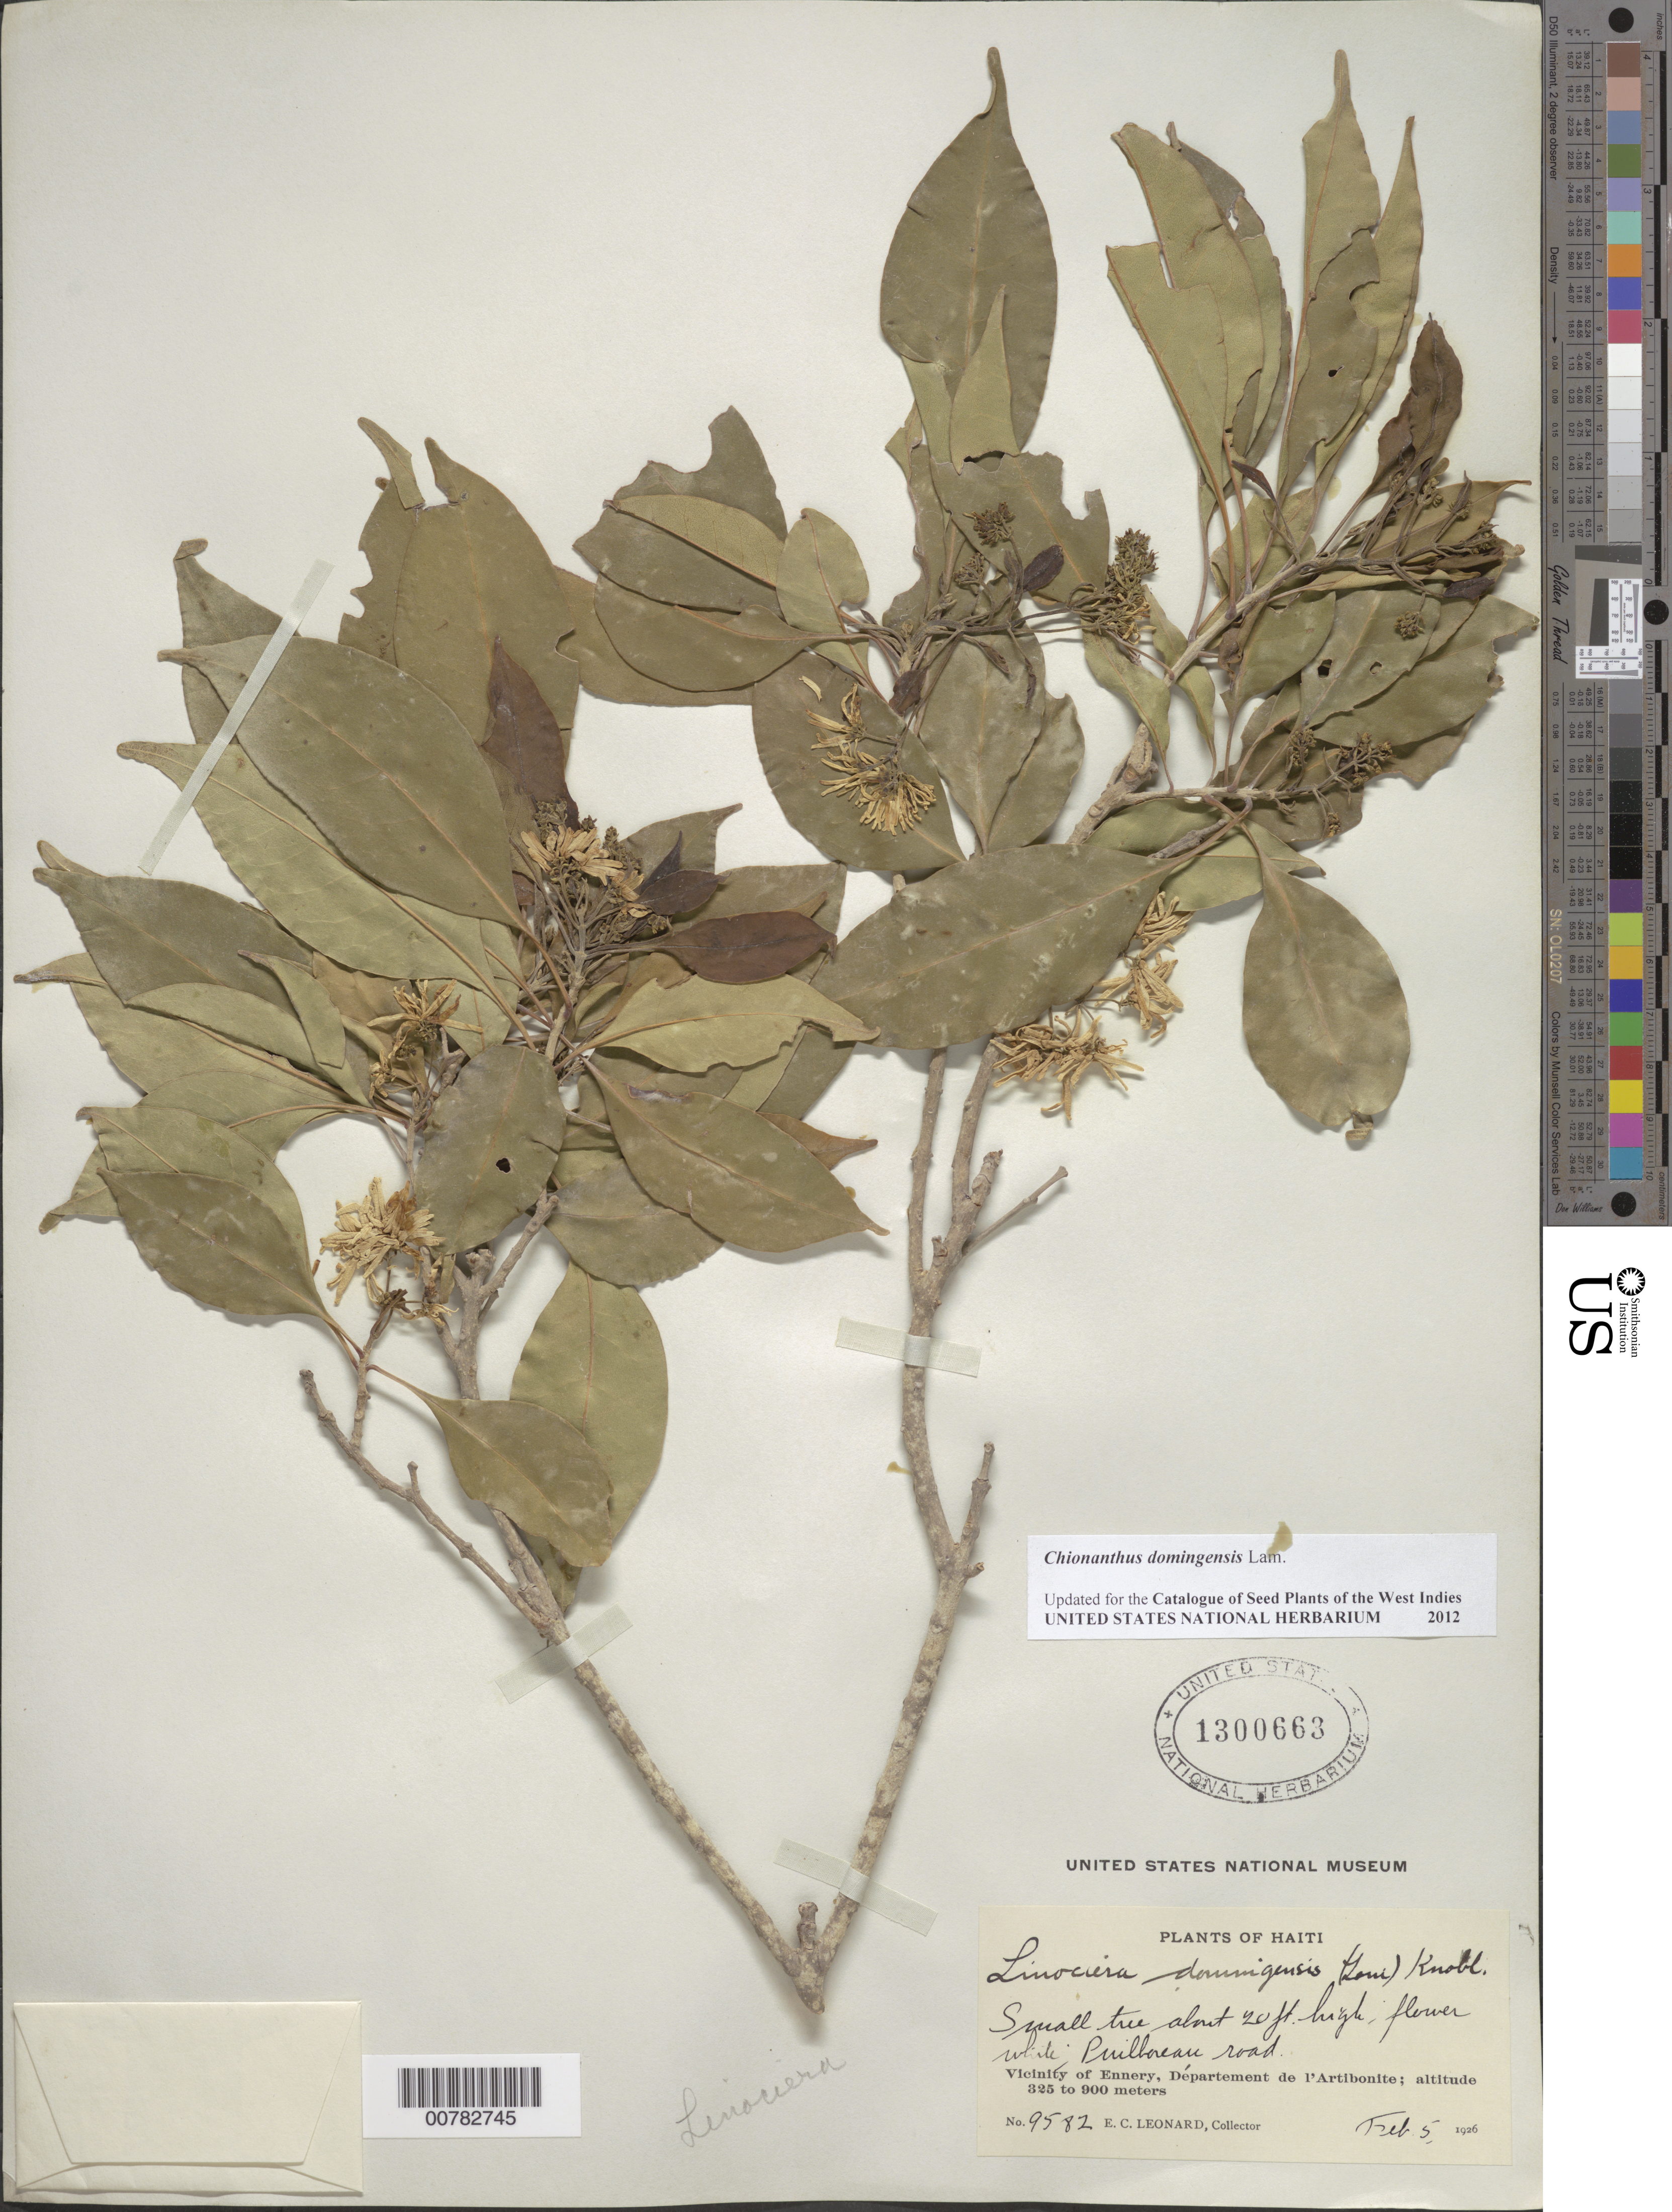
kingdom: Plantae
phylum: Tracheophyta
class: Magnoliopsida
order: Lamiales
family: Oleaceae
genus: Chionanthus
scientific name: Chionanthus domingensis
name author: Lam.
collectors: E. C. Leonard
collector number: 9582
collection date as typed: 05 Feb 1926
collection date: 1926-02-05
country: Haiti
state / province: Artibonite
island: Hispaniola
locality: Vicinity of Ennery, Puilboreau road.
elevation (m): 325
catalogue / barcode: US 1300663